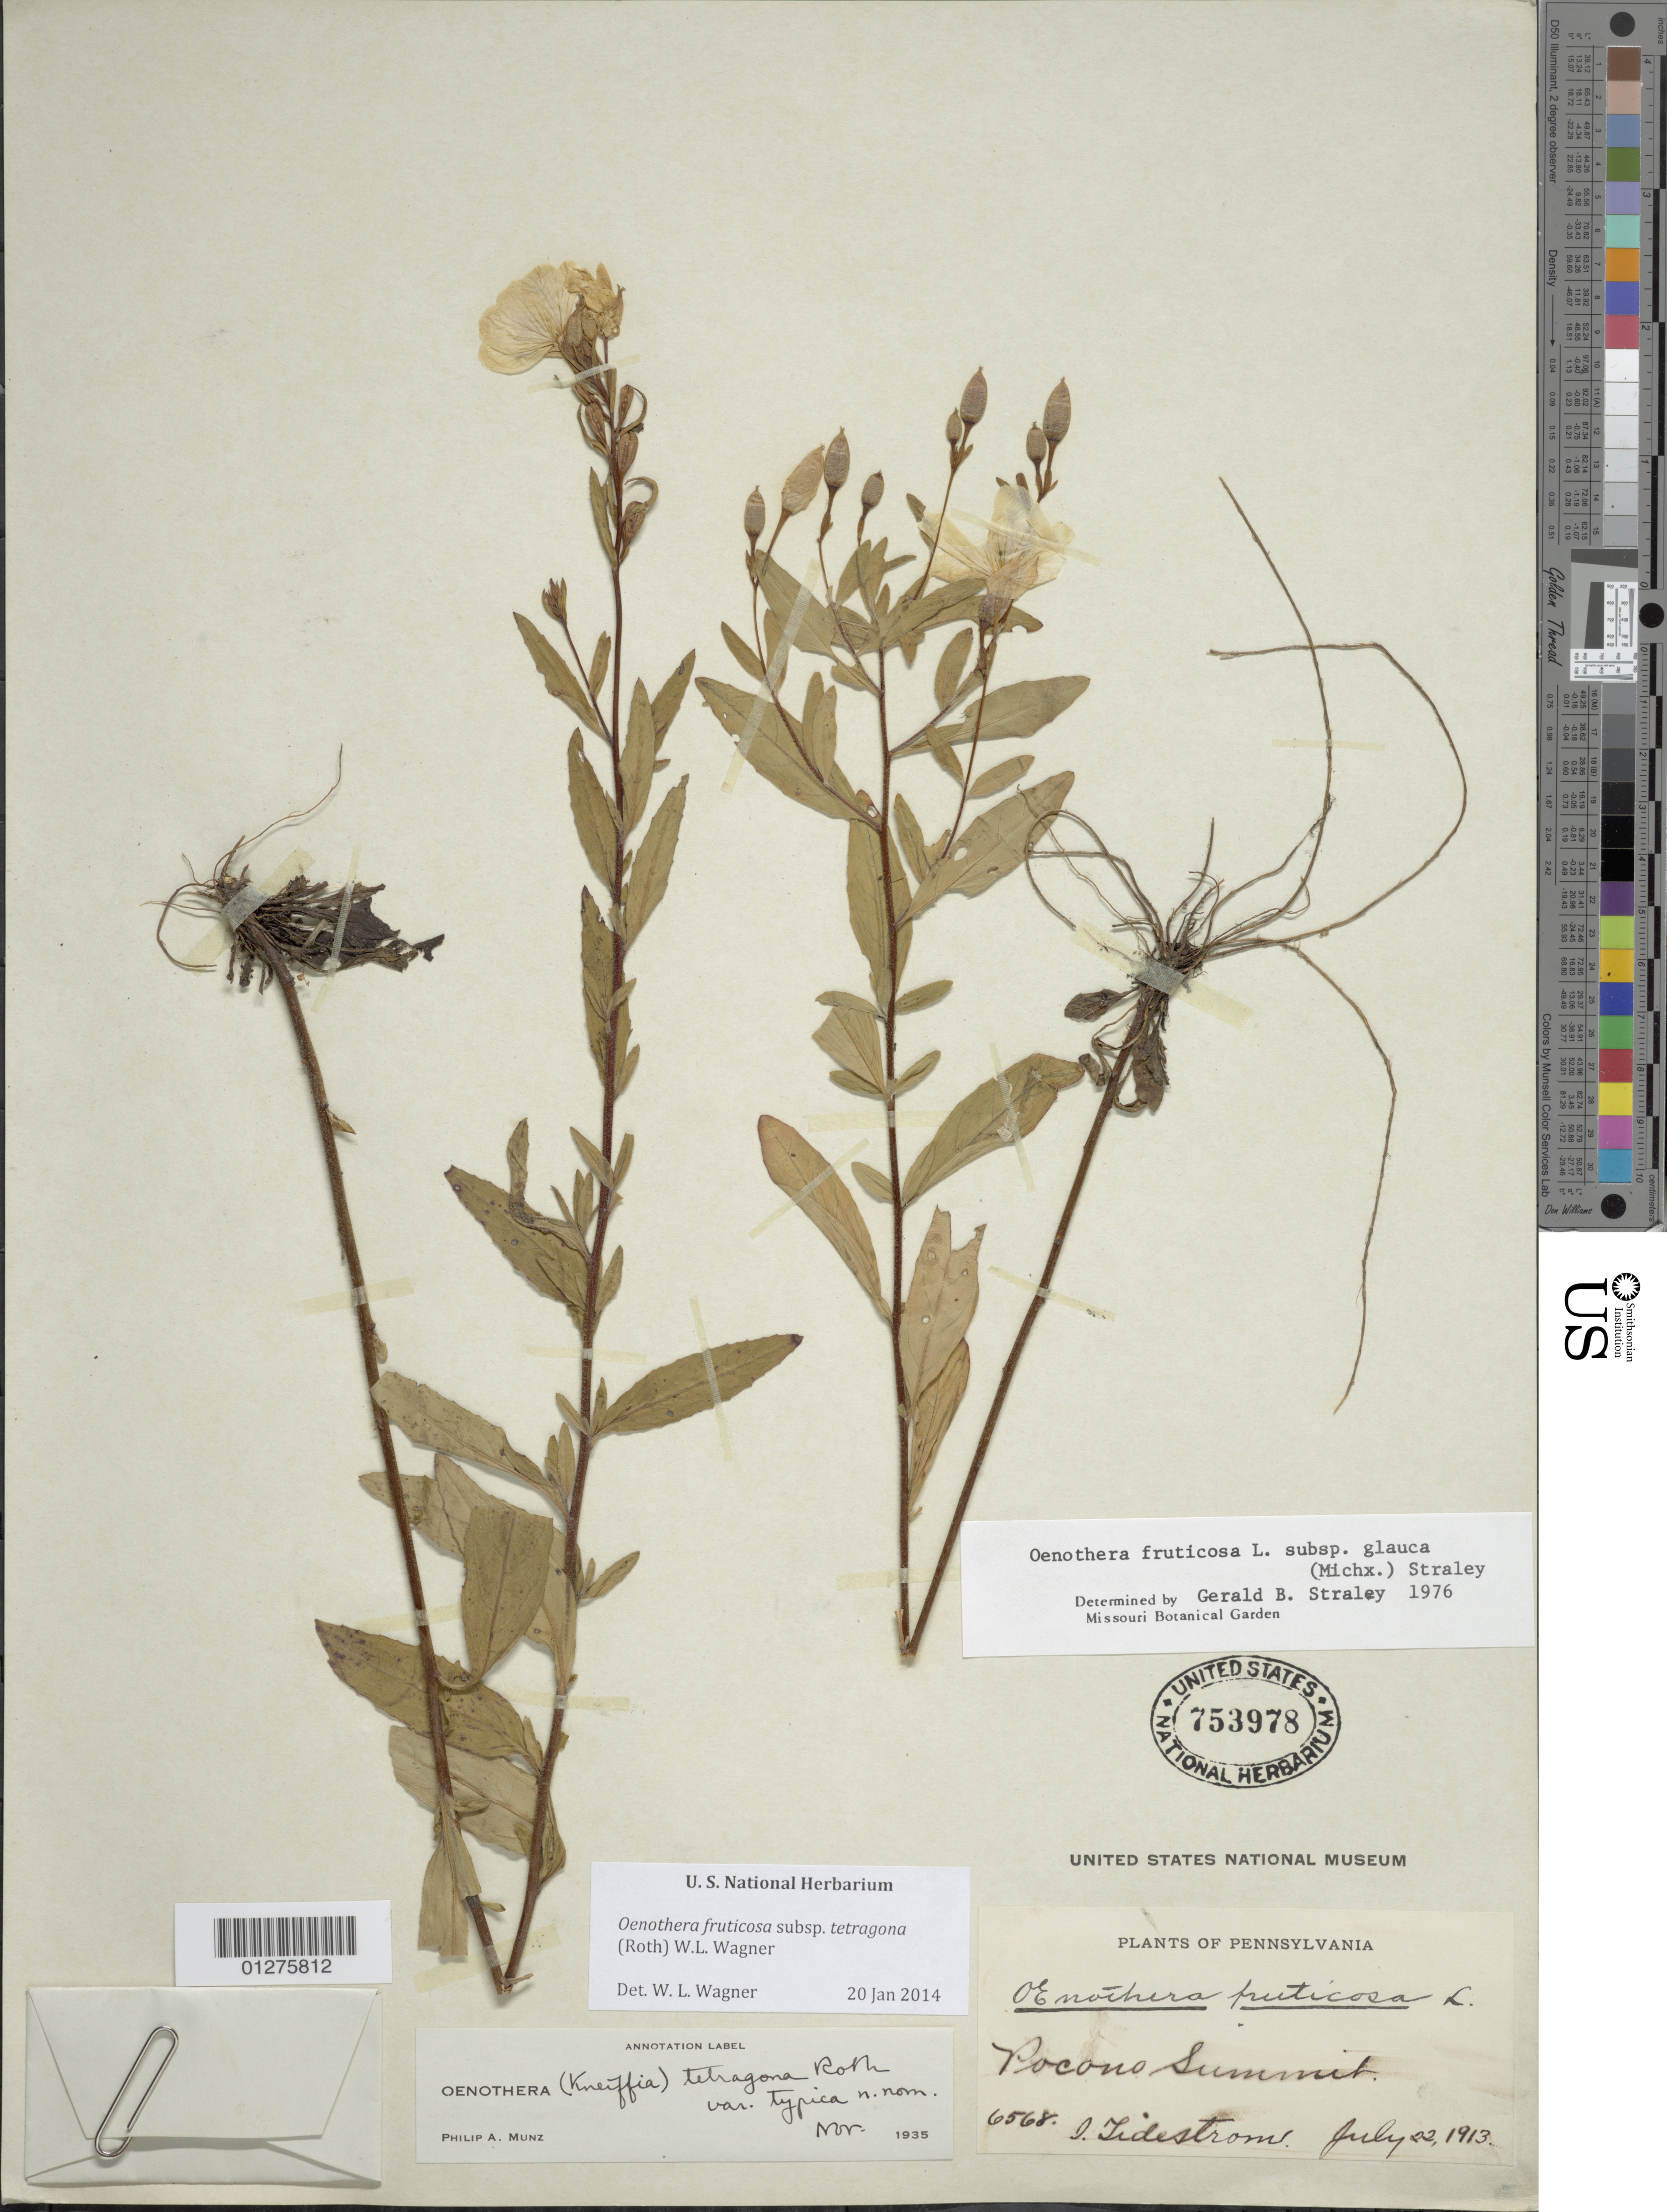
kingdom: Plantae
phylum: Tracheophyta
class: Magnoliopsida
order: Myrtales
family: Onagraceae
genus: Oenothera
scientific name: Oenothera fruticosa subsp. tetragona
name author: (Roth) W.L. Wagner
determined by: Wagner, W. L., (BOT), Smithsonian Institution - National Museum of Natural History (UNITED STATES)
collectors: I. F. Tidestrom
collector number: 6568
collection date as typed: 22 Jul 1913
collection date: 1913-07-22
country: United States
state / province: Pennsylvania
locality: Pocono Summit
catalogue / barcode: US 753978